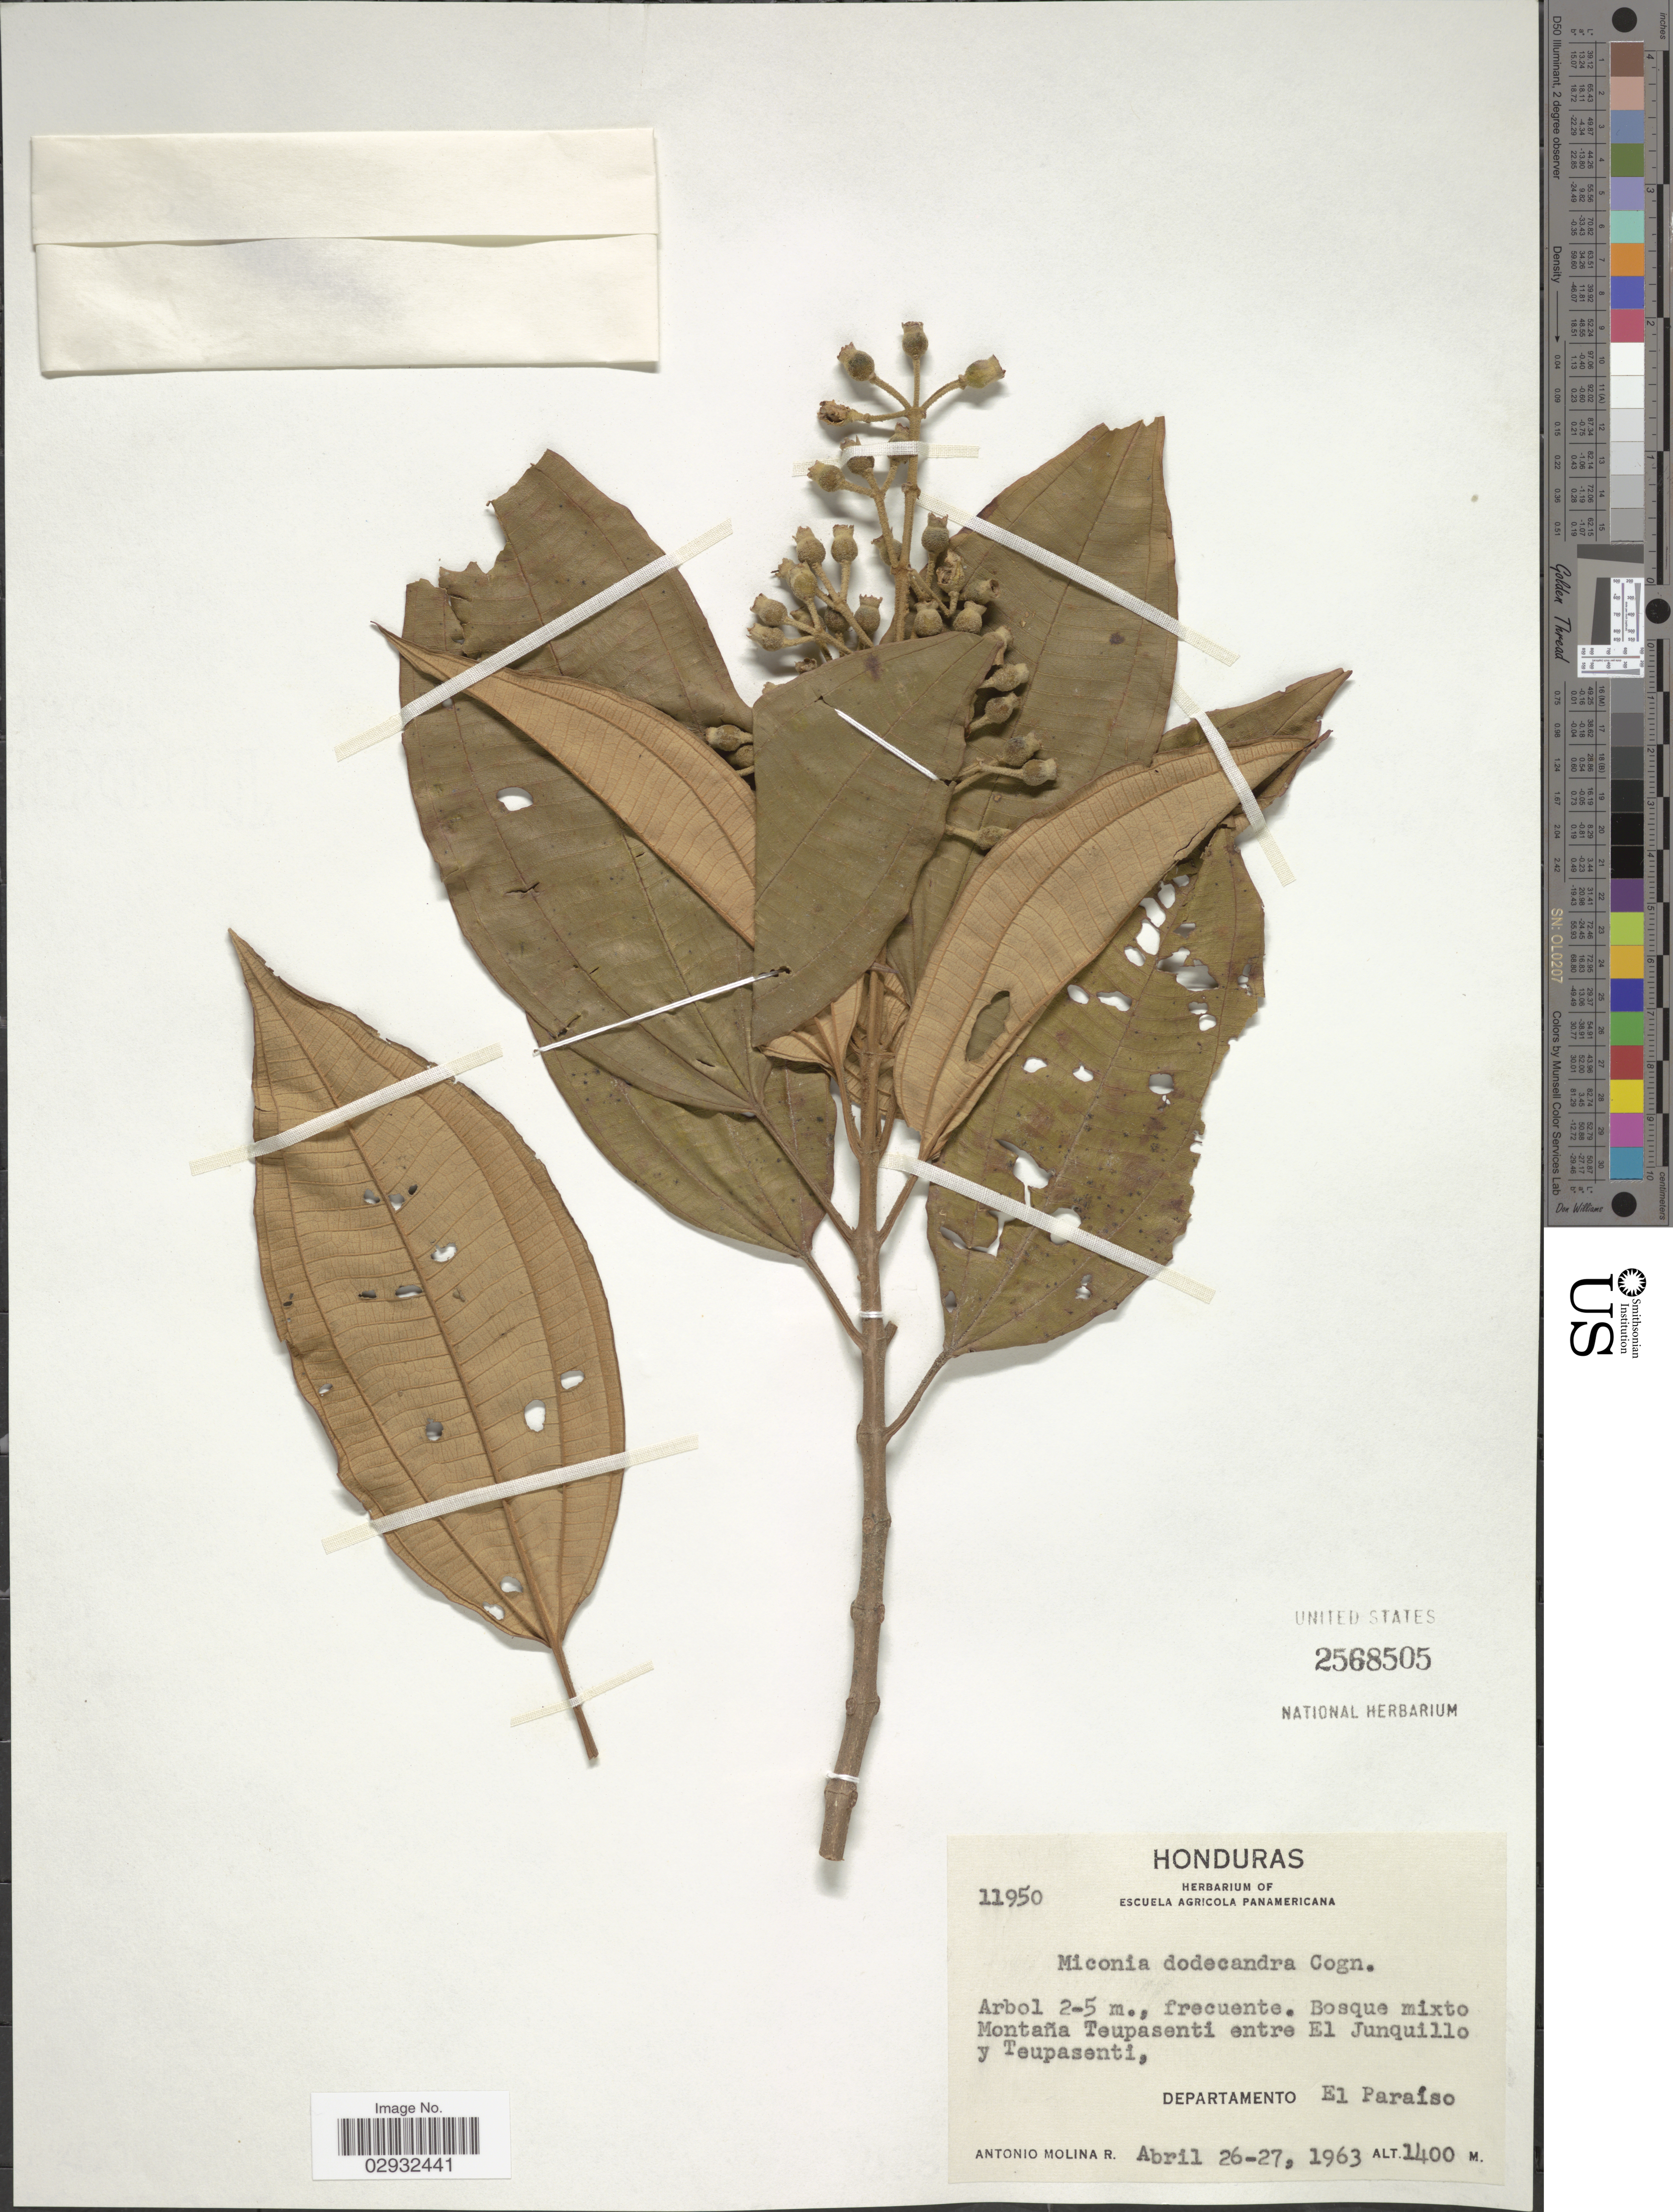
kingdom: Plantae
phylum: Tracheophyta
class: Magnoliopsida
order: Myrtales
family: Melastomataceae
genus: Miconia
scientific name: Miconia dodecandra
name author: Cogn.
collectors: A. Molina R.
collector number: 11950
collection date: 1963-04-26/1963-04-27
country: Honduras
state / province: El Paraíso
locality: Bosque mixto Montaña Teupasenti entre El Junquillo y Teupasenti, Departamento El Paraisó.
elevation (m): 1400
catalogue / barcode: US 2568505